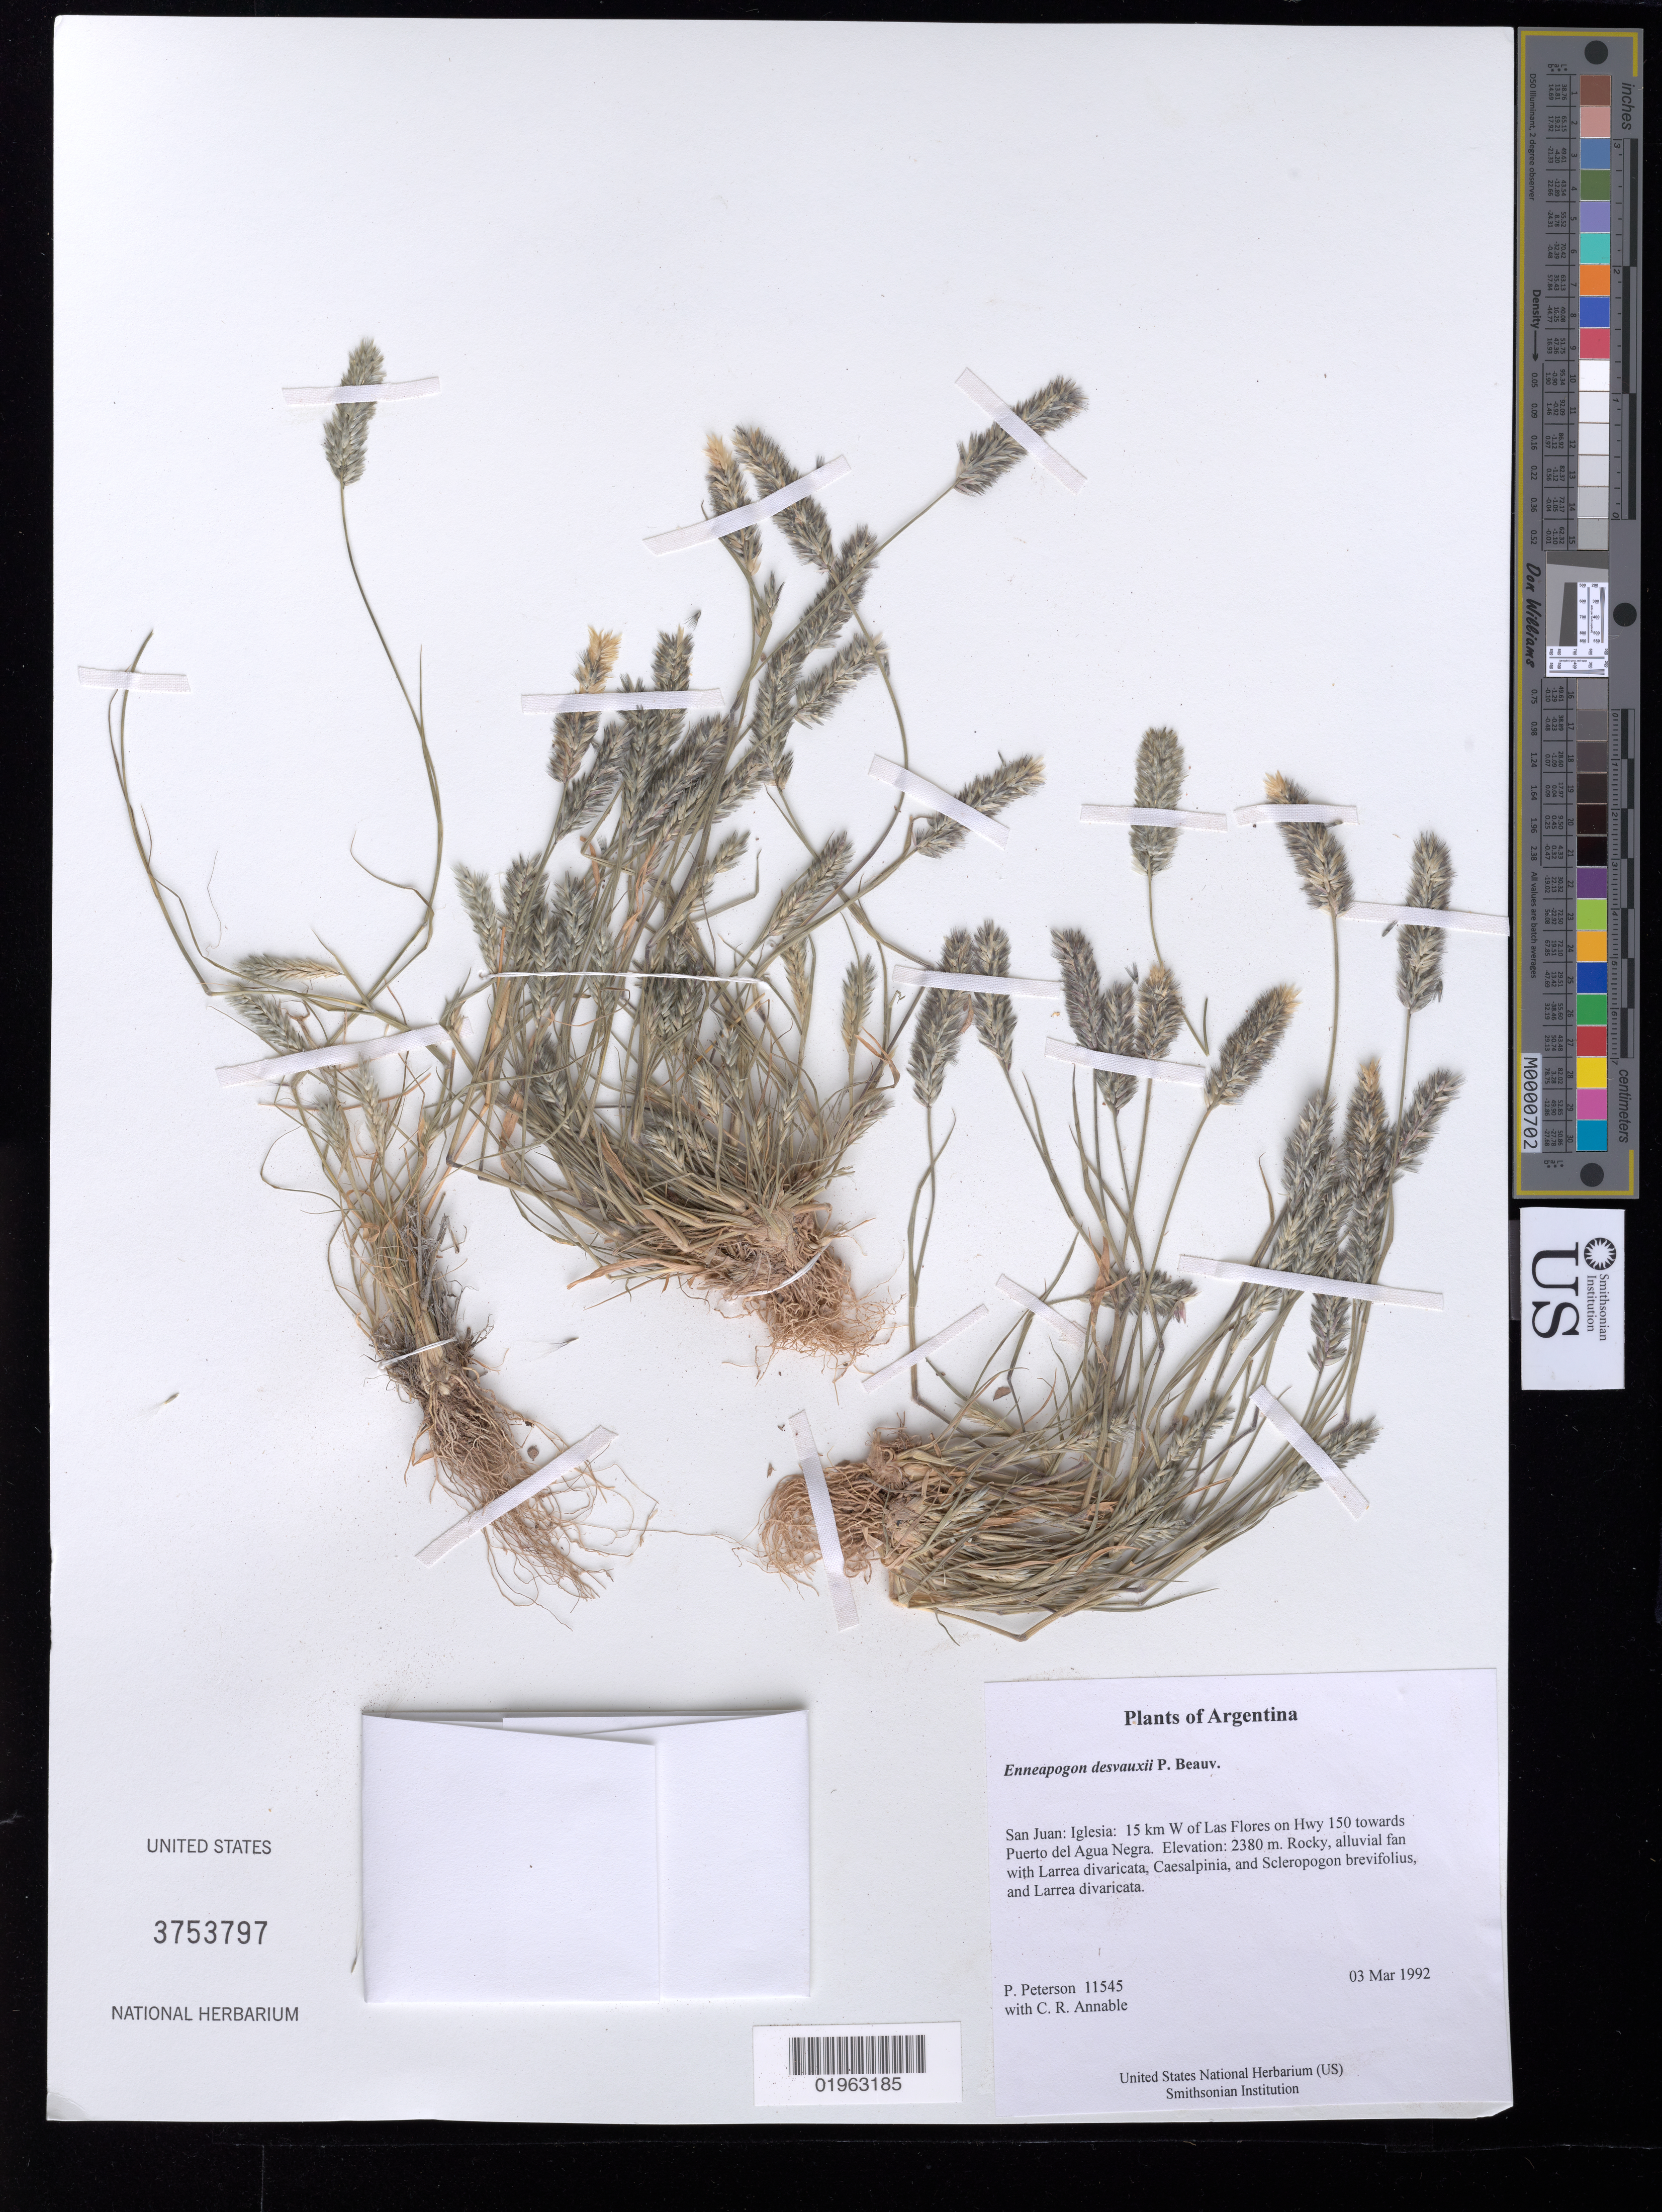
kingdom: Plantae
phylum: Tracheophyta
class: Liliopsida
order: Poales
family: Poaceae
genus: Enneapogon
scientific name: Enneapogon desvauxii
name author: P. Beauv.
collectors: P. M. Peterson & C. R. Annable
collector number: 11545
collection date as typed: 03 Mar 1992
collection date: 1992-03-03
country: Argentina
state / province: San Juan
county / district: Iglesia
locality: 15 km W of Las Flores on Hwy 150 towards Puerto del Agua Negra.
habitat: Rocky, alluvial fan with Larrea divaricata, Caesalpinia, and Scleropogon brevifolius, and Larrea divaricata.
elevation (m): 2380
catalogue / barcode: US 3753797